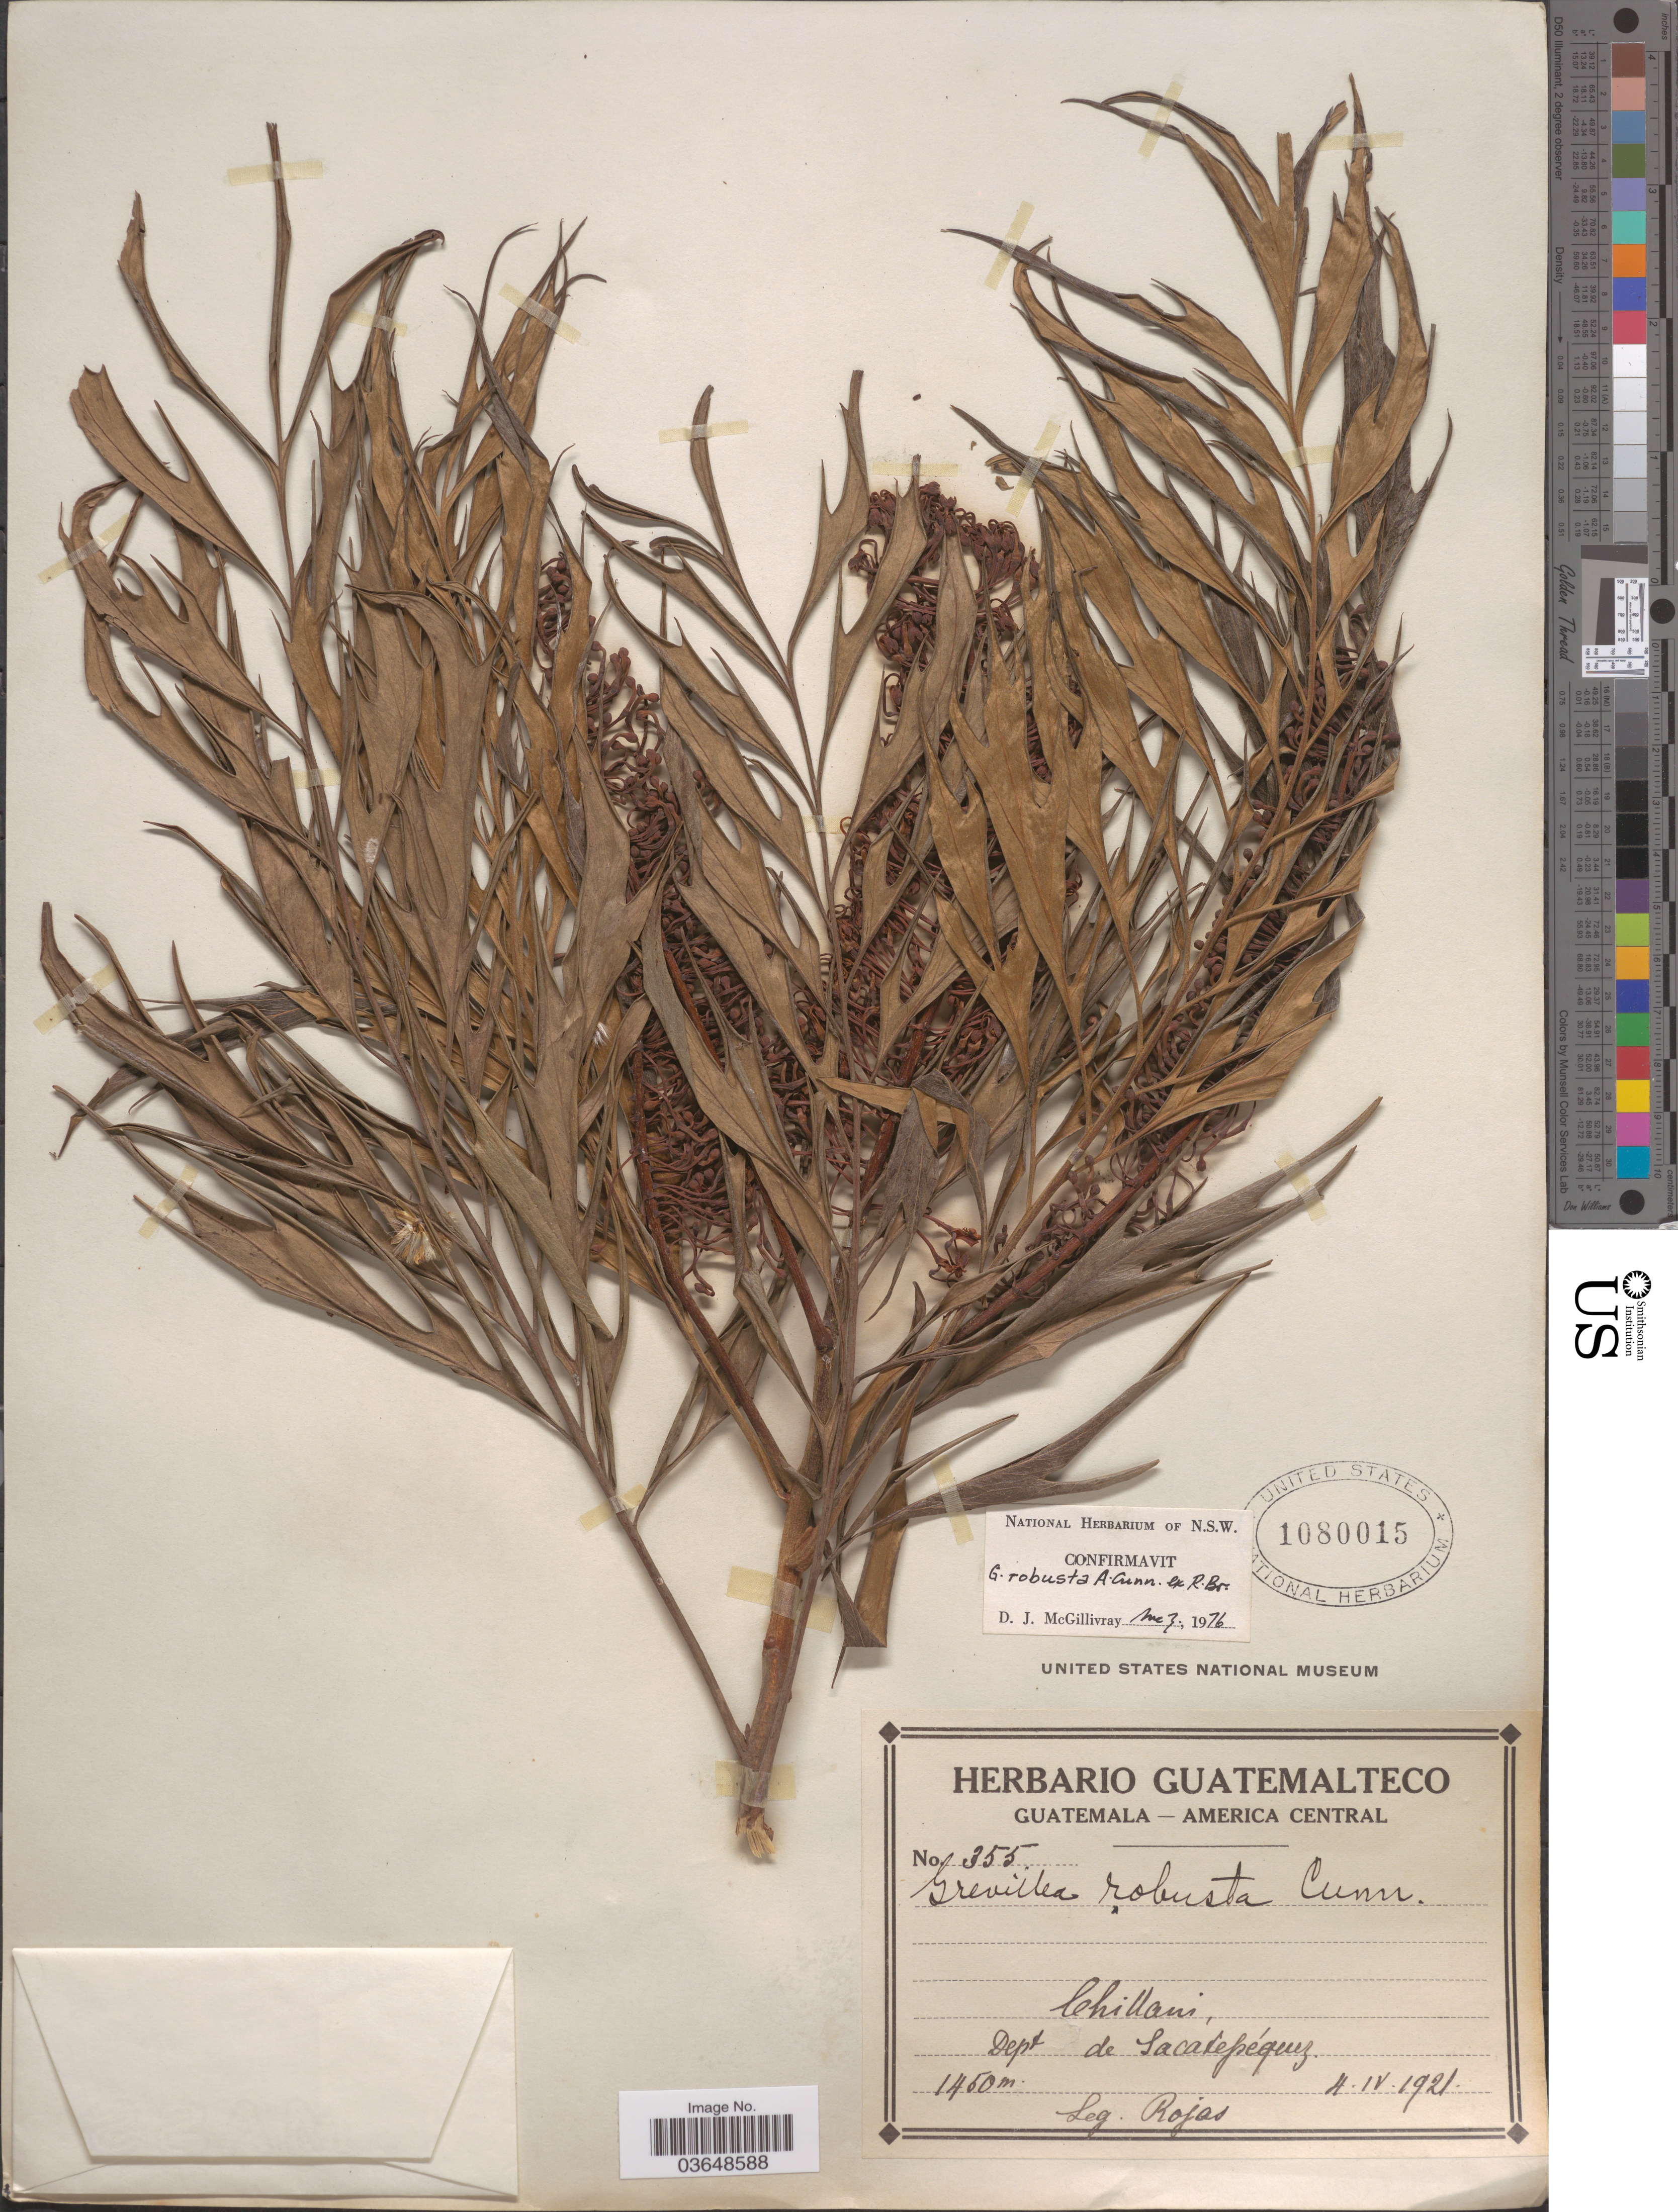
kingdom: Plantae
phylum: Tracheophyta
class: Magnoliopsida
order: Proteales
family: Proteaceae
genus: Grevillea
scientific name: Grevillea robusta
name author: A. Cunn.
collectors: Rojas, --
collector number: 355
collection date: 1921-04-04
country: Guatemala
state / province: Sacatepequez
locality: Chillani, Dept de Sacatepéquez.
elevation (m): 1450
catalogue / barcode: US 1080015